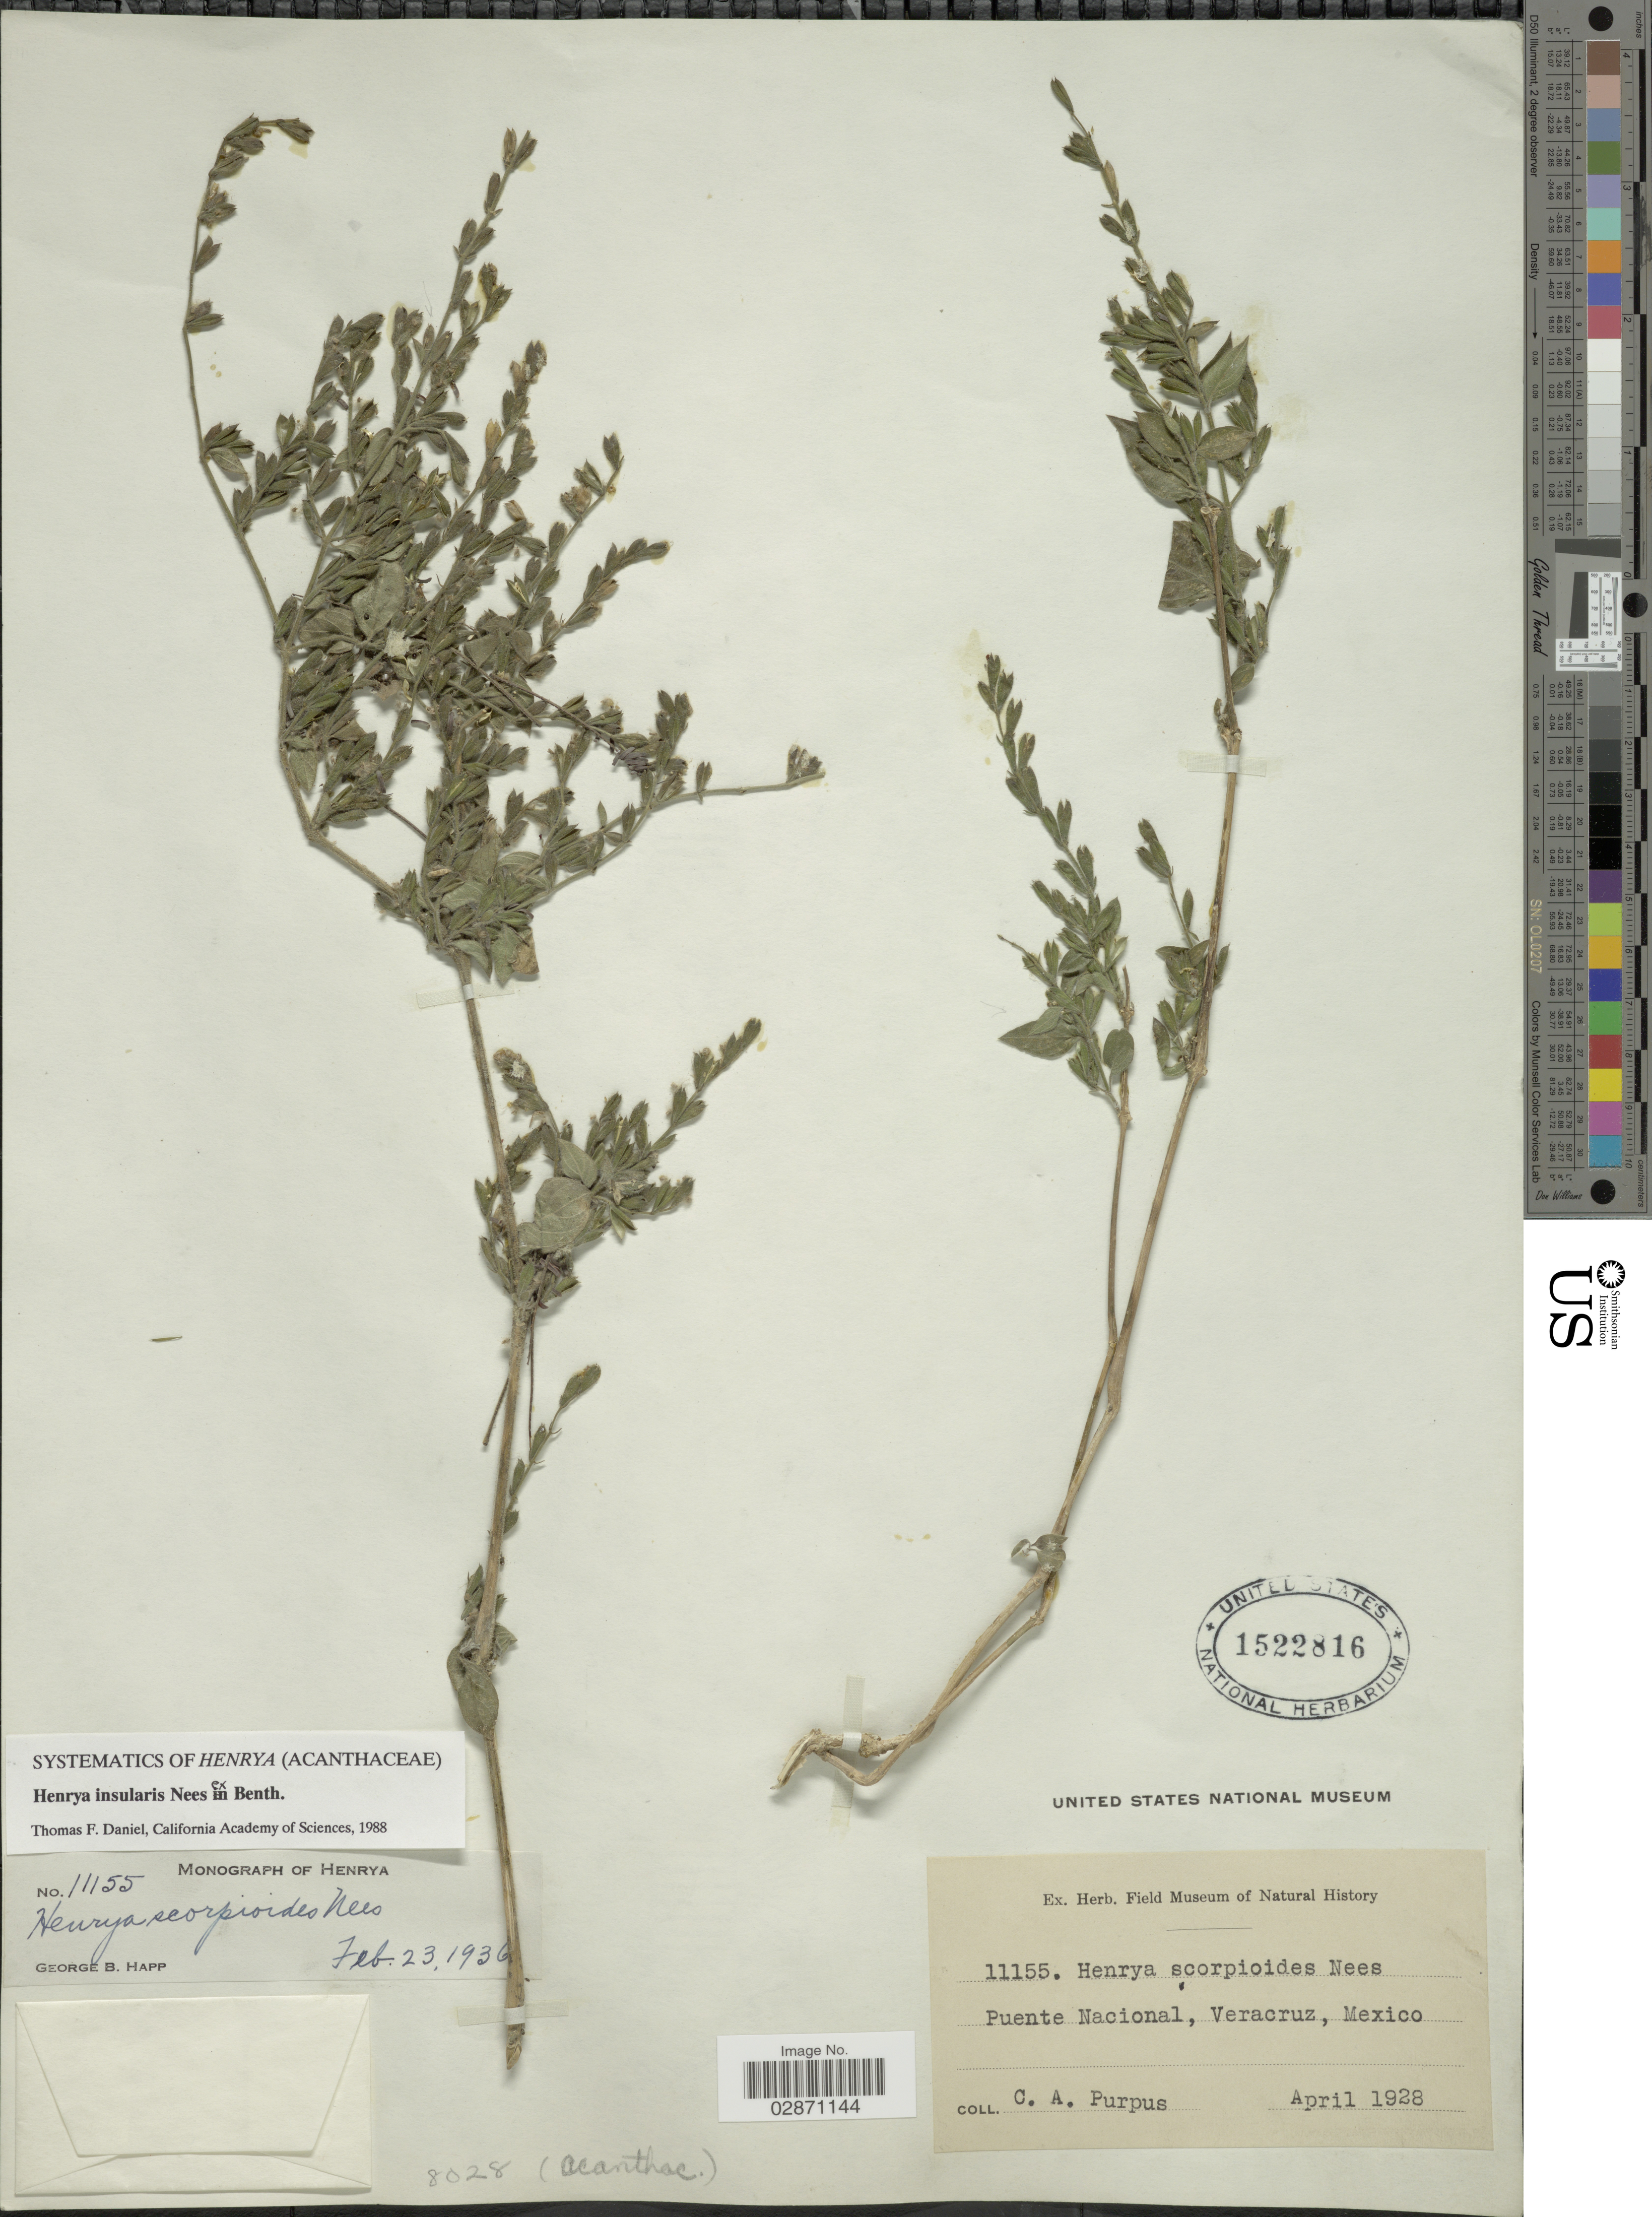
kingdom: Plantae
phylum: Tracheophyta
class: Magnoliopsida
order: Lamiales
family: Acanthaceae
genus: Henrya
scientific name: Henrya insularis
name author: Nees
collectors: C. A. Purpus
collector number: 11155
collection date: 1928-04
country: Mexico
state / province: Veracruz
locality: Puente Nacional, Veracruz.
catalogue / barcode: US 1522816